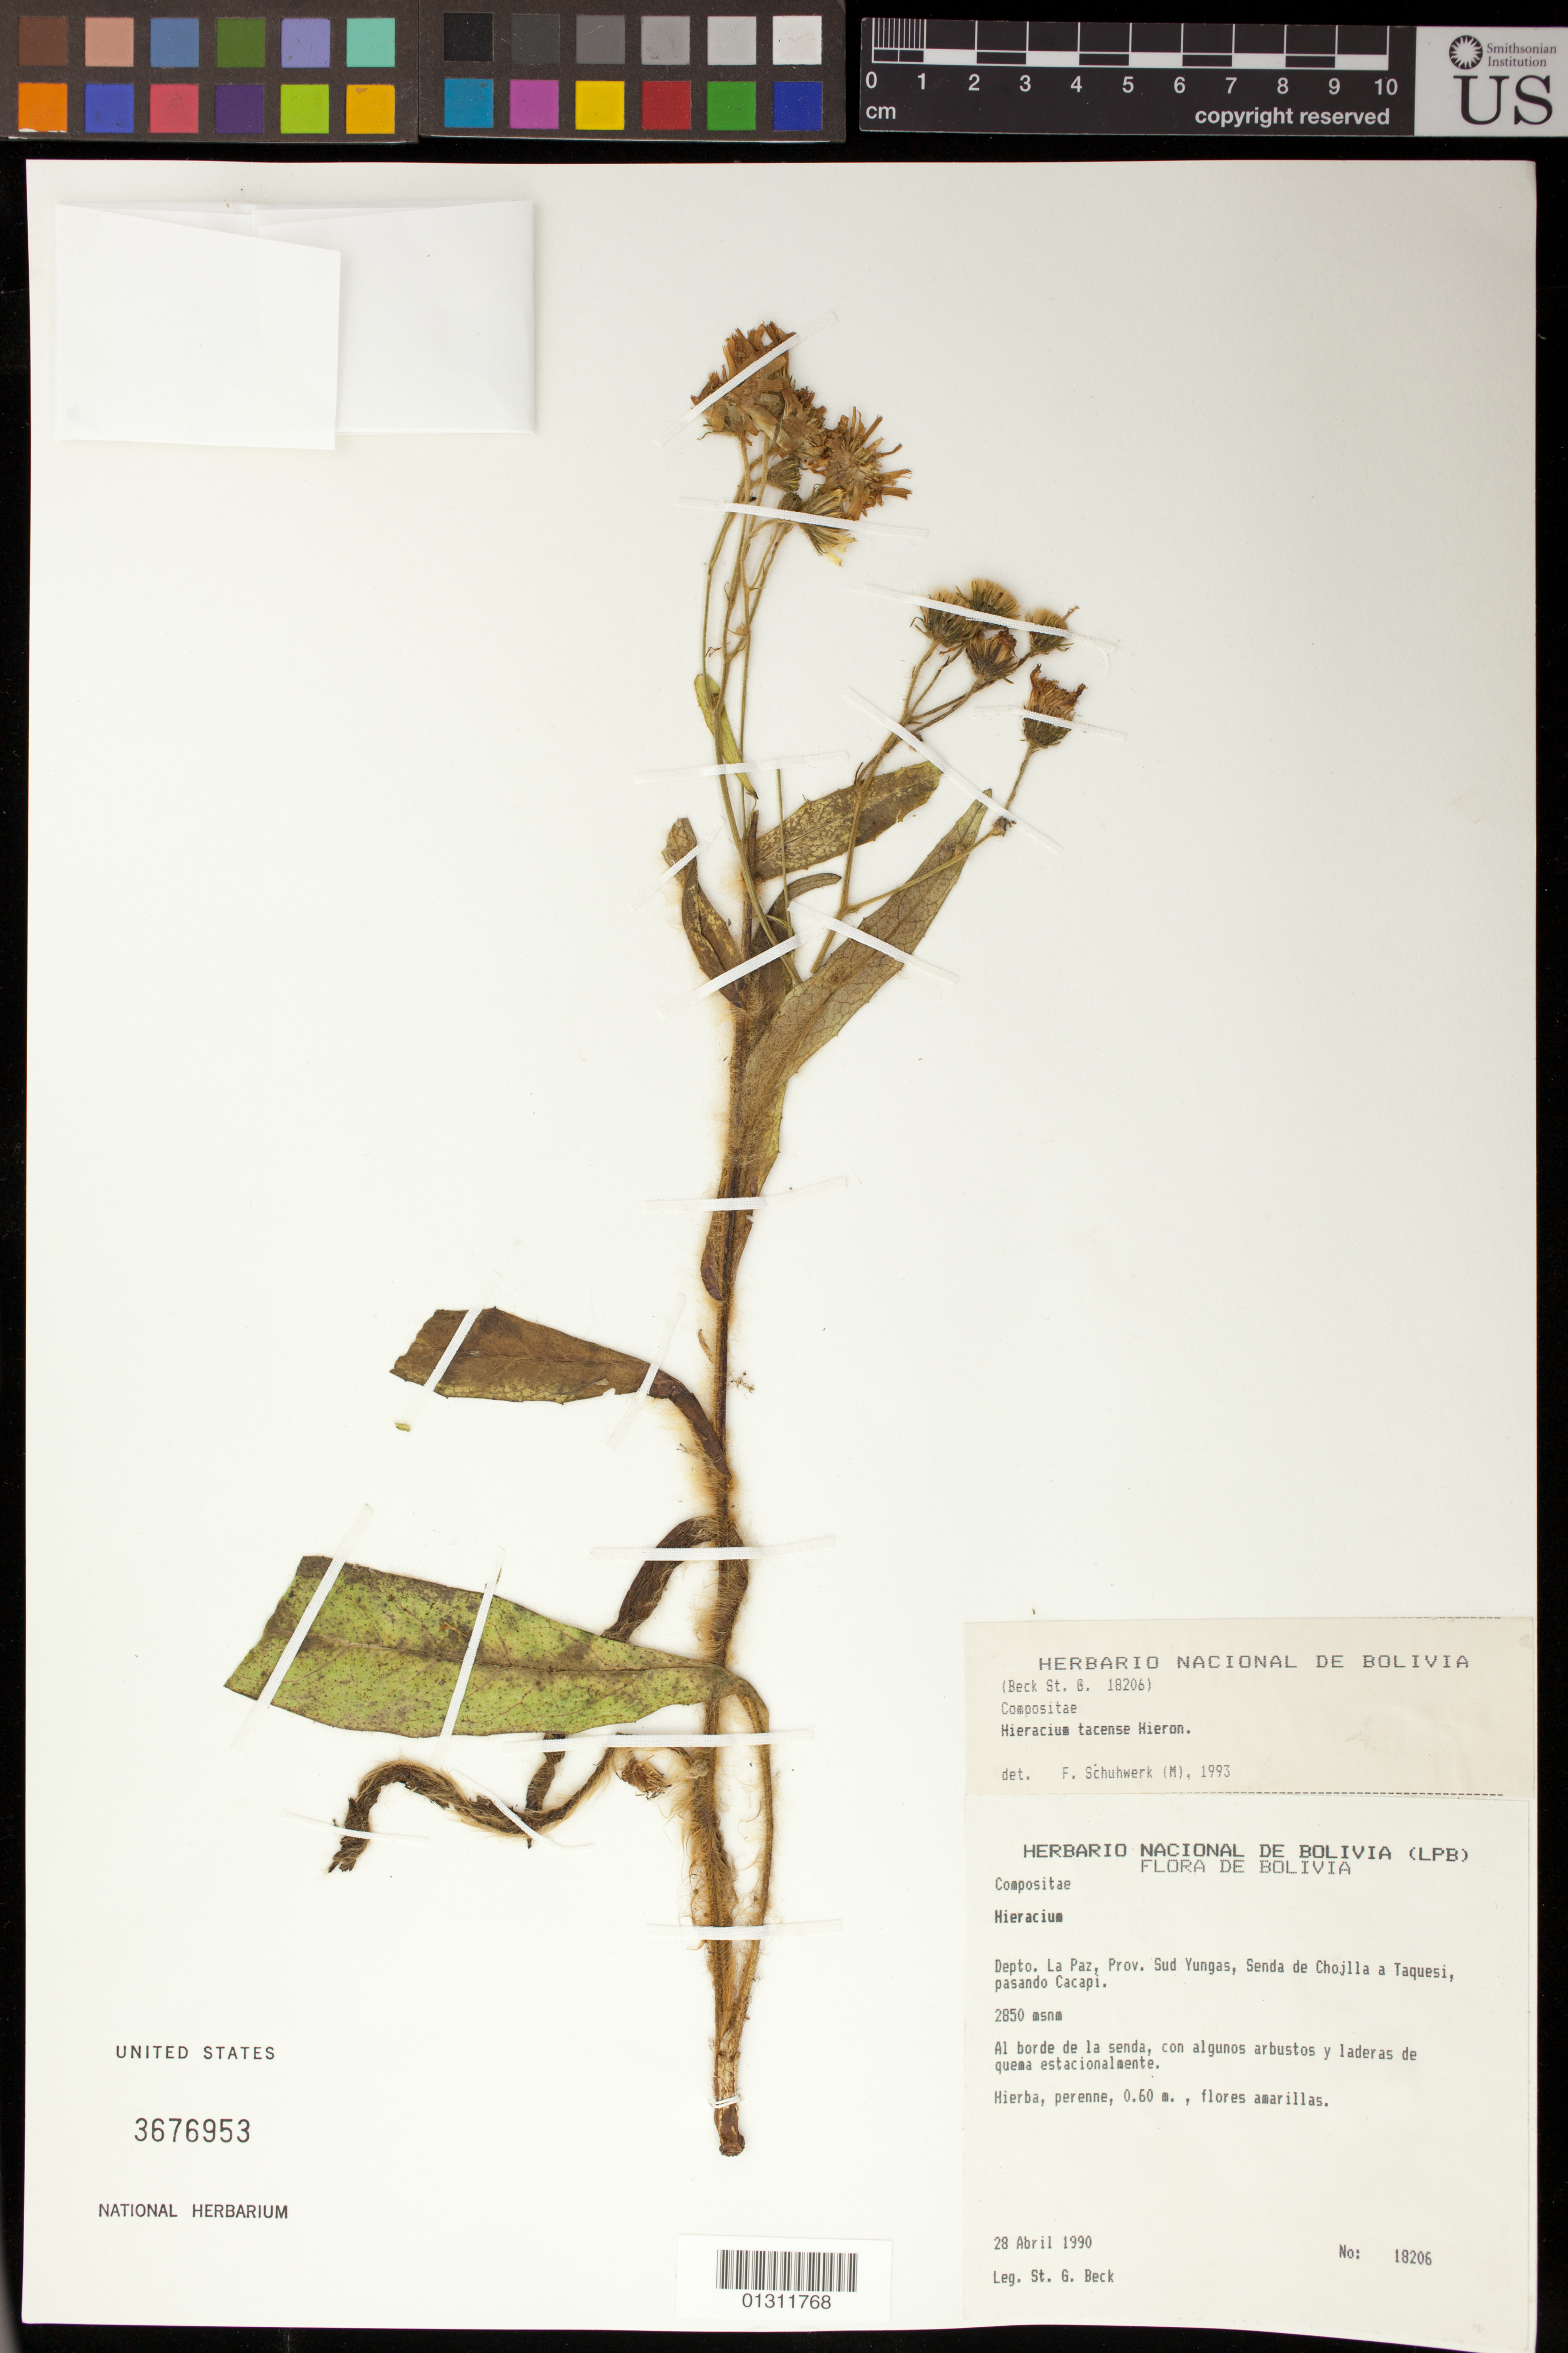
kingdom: Plantae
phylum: Tracheophyta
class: Magnoliopsida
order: Asterales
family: Asteraceae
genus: Hieracium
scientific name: Hieracium tacense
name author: Hieron.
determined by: Schuhwerk, F.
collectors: S. G. Beck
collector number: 18206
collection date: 1990-04-28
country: Bolivia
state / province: La Paz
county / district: Sud Yungas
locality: Senda de Chojlla a Taquesi, pasando Cacapi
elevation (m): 2850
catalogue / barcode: US 3676953